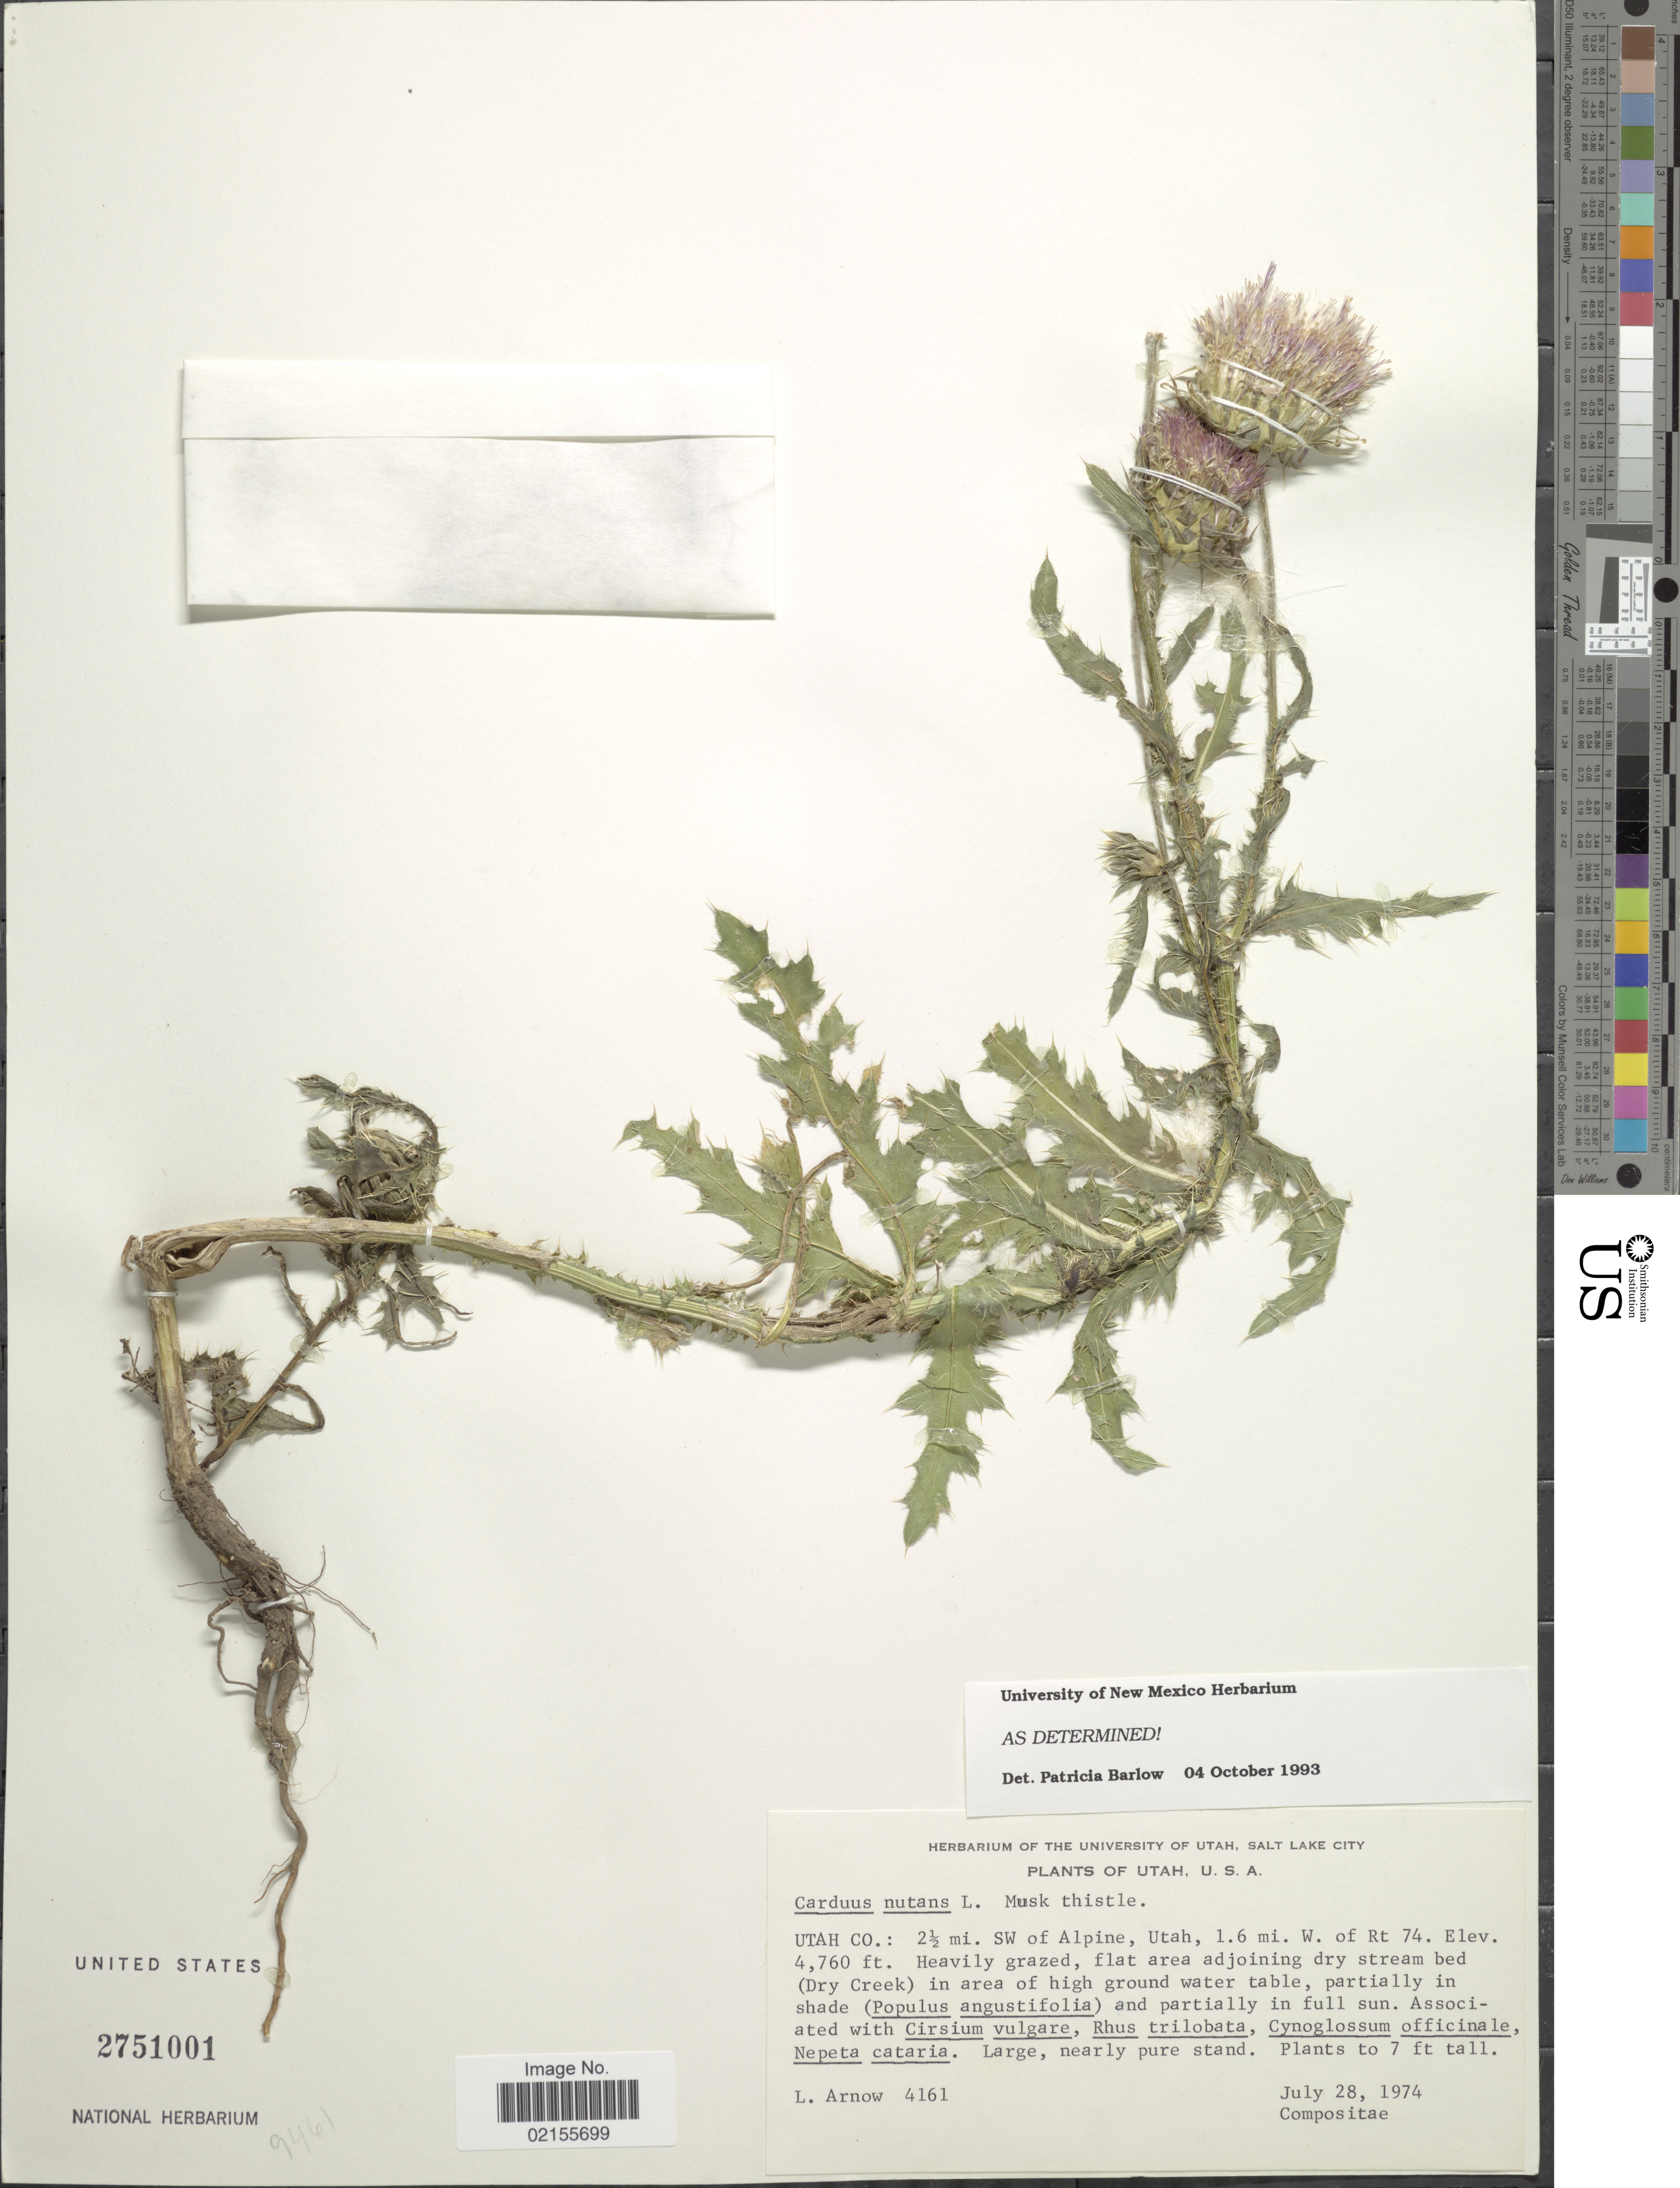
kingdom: Plantae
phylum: Tracheophyta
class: Magnoliopsida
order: Asterales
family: Asteraceae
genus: Carduus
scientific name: Carduus nutans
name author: L.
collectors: L. Arnow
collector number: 4161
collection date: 1974-07-28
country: United States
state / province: Utah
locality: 2½ mi SW of Alpine, 1.6 mi W. of Rt 74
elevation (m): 1451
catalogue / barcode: US 2751001